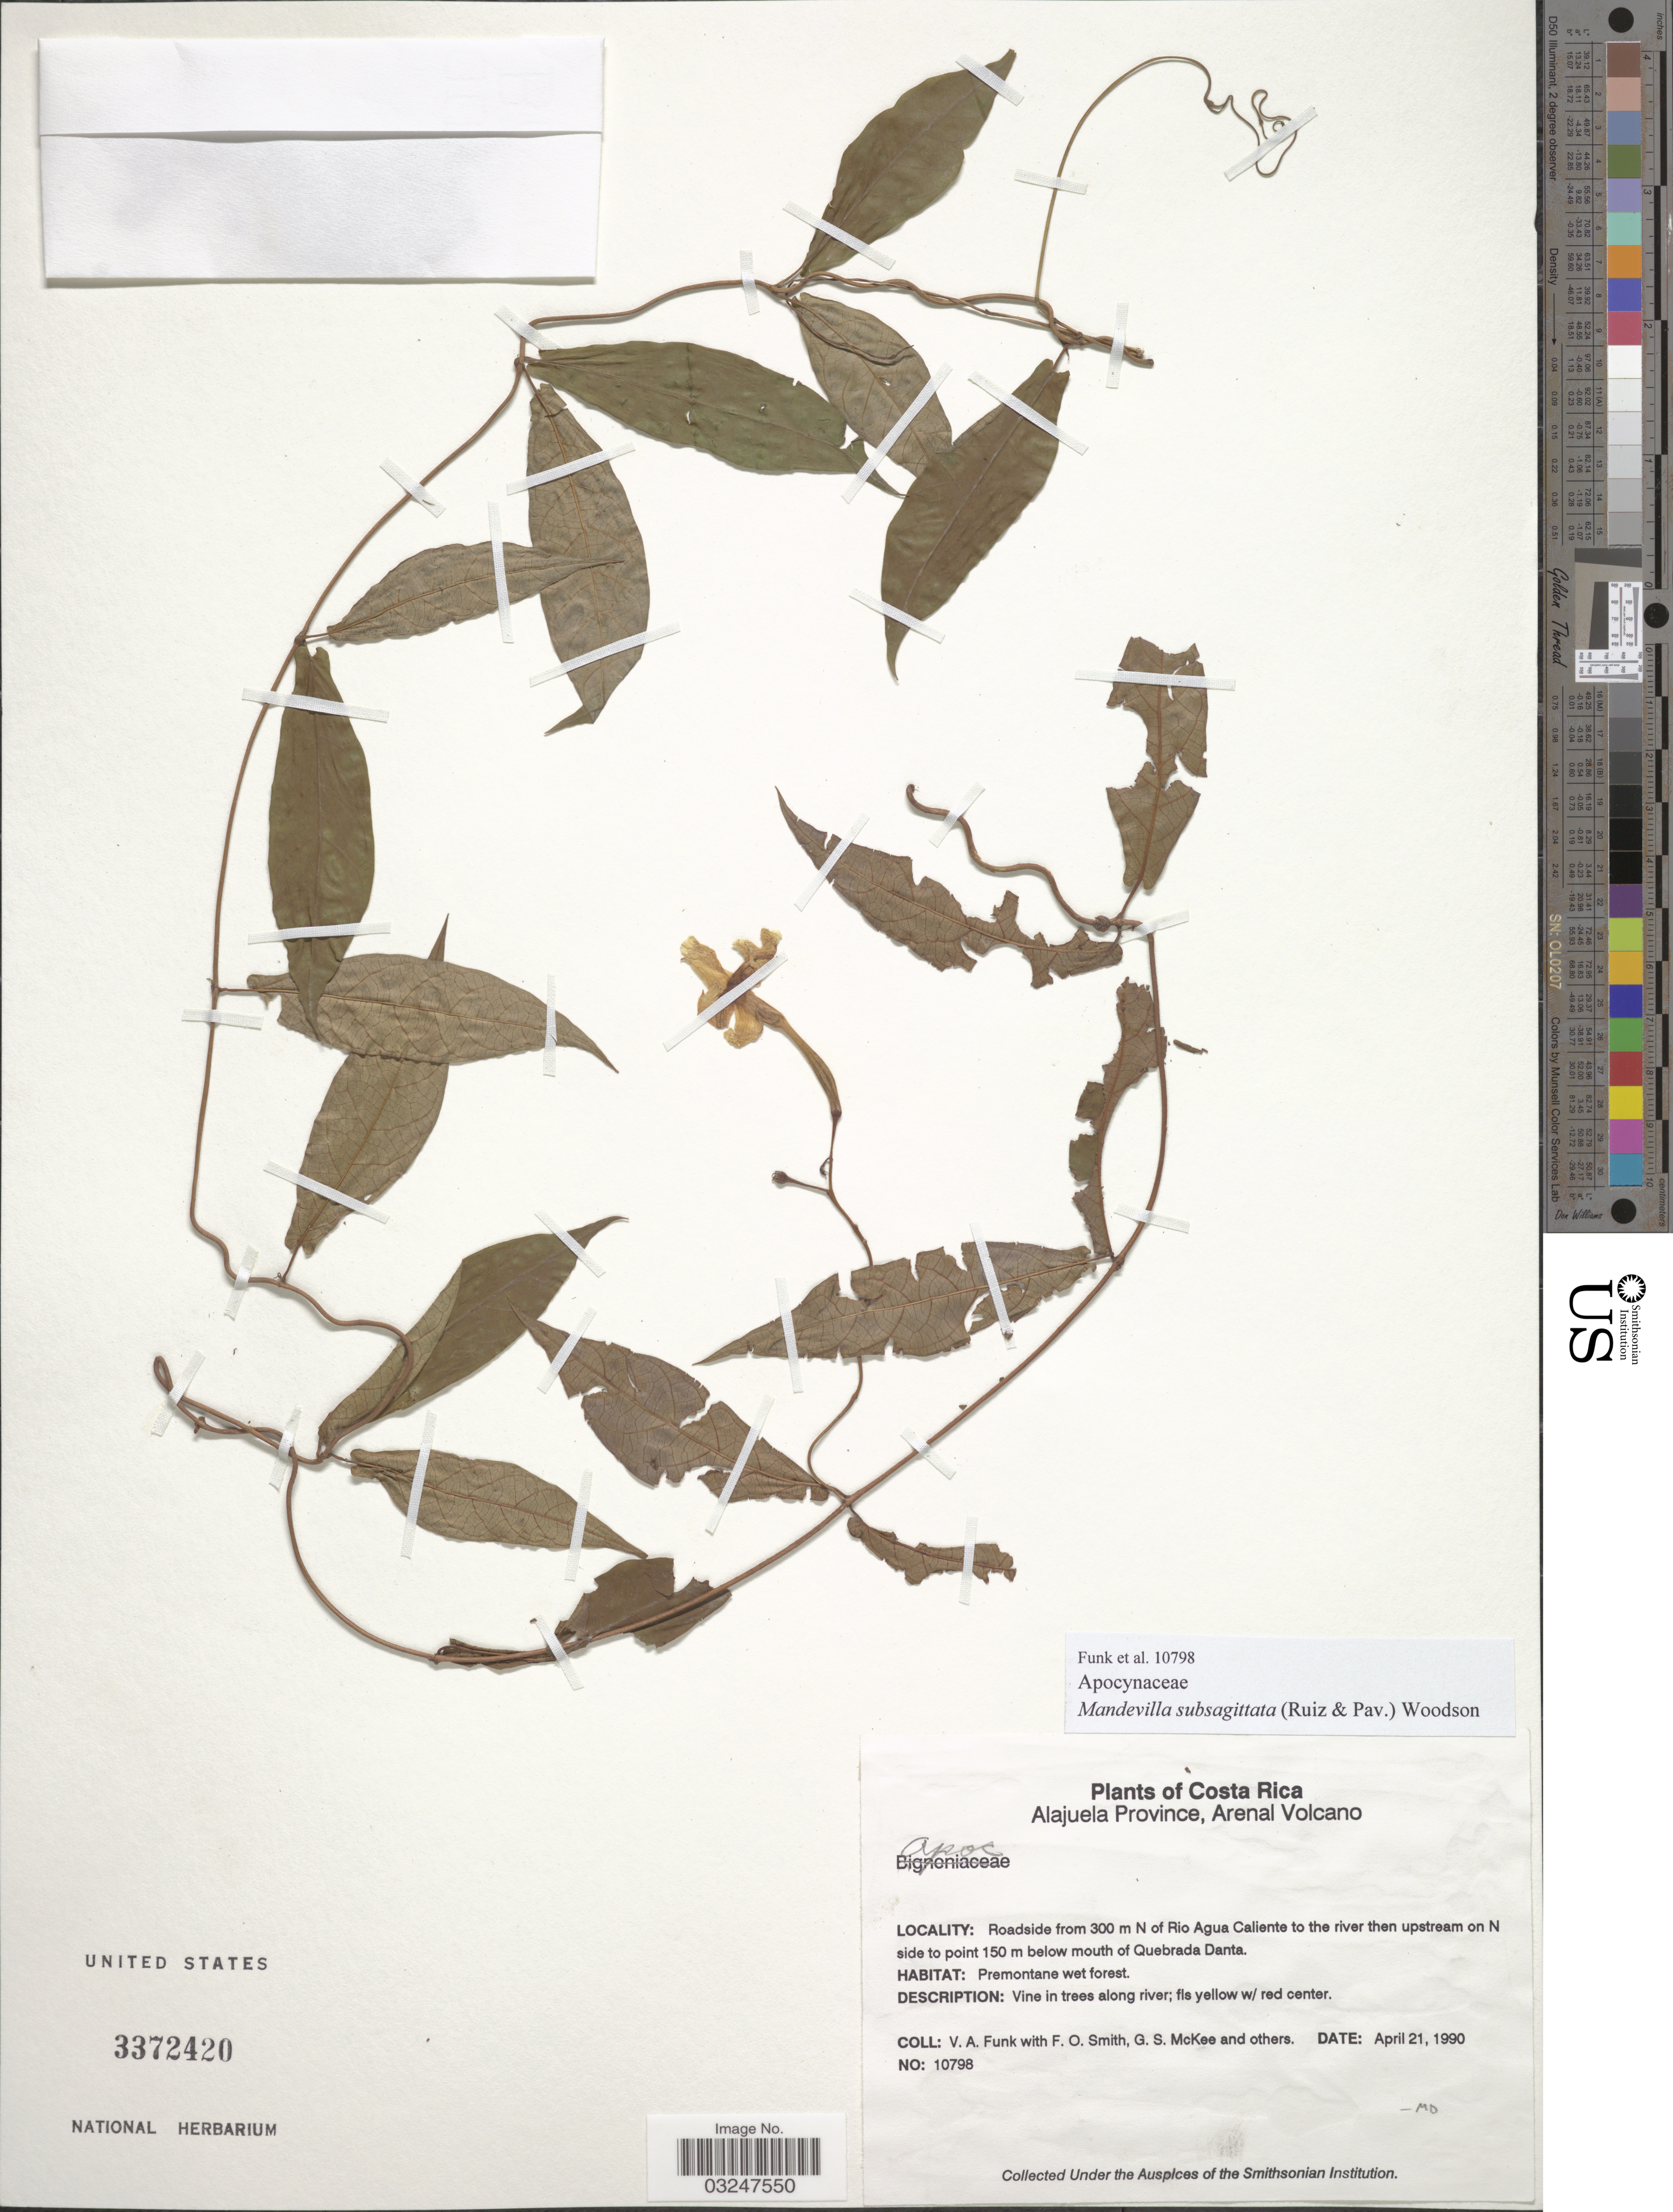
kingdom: Plantae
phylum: Tracheophyta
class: Magnoliopsida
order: Gentianales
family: Apocynaceae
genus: Mandevilla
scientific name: Mandevilla subsagittata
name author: (Ruiz & Pav.) Woodson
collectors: V. Funk, F. Smith, G. S. McKee & et al.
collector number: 10798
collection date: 1990-04-21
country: Costa Rica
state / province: Alajuela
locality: Arenal Volcano, Roadside from 300 m N of Rio Agua Caliente to the river then upstream on N side to point 150 m below mouth of Quebrada Danta.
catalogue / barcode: US 3372420